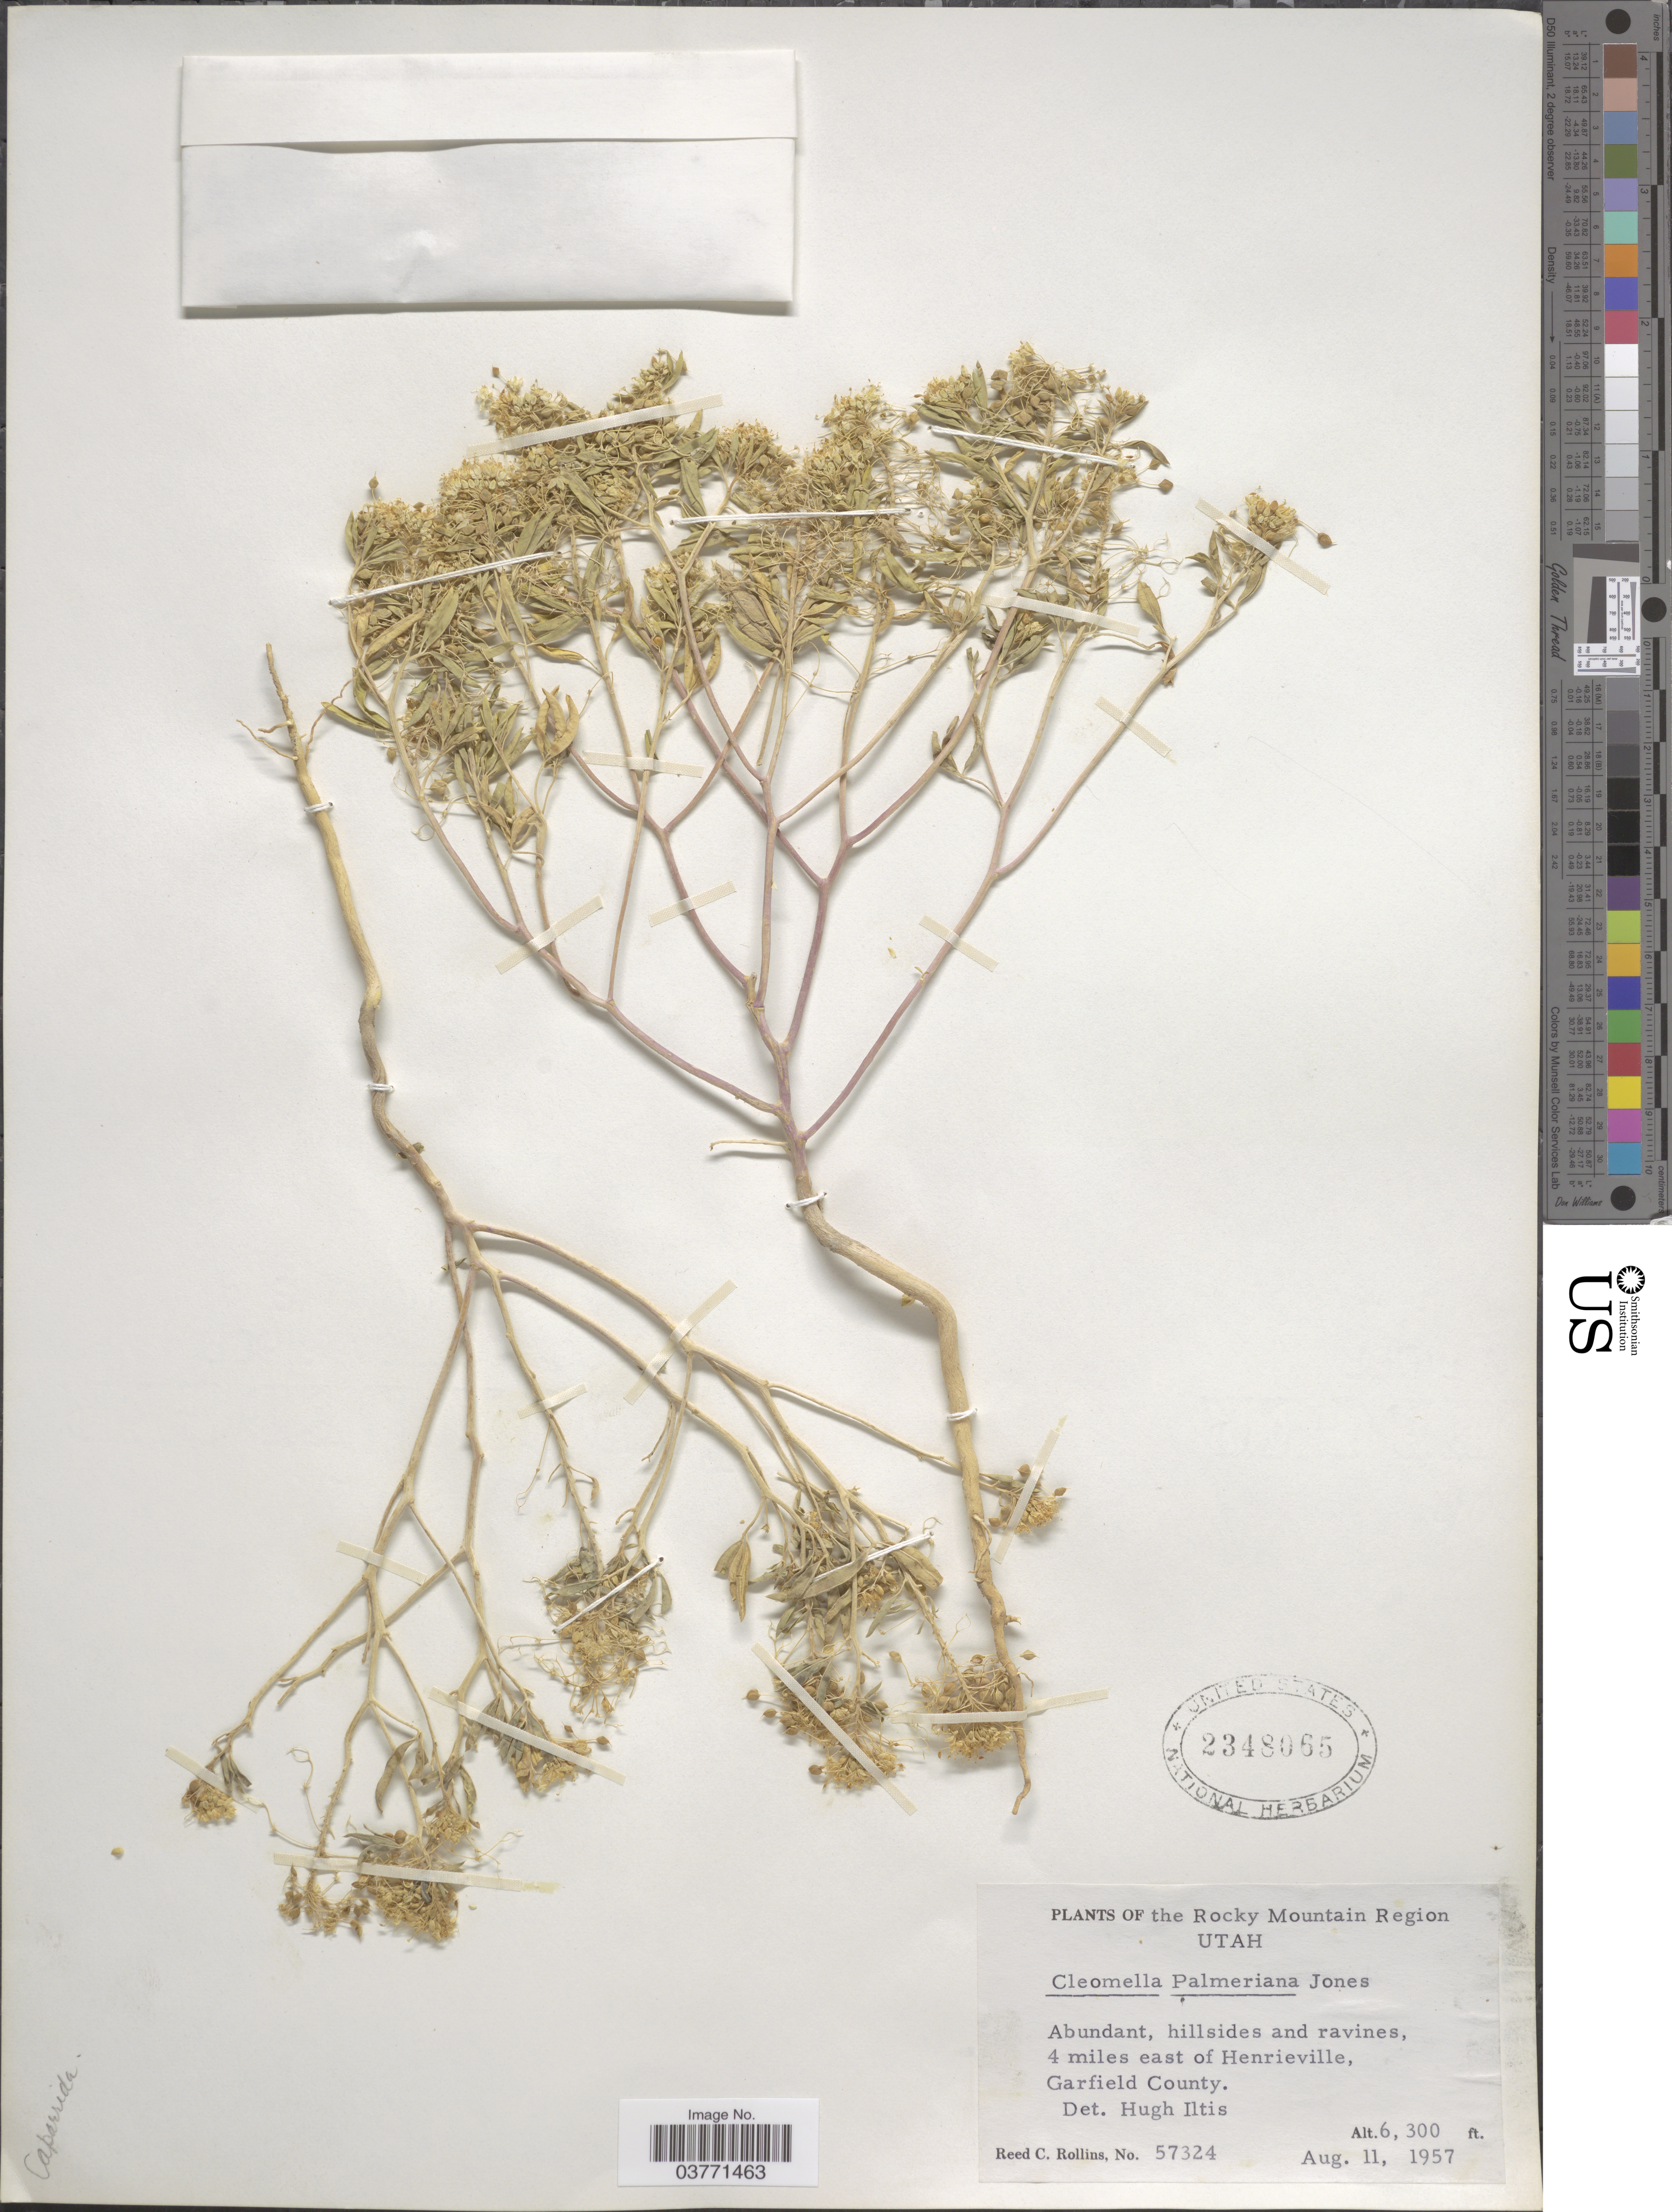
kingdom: Plantae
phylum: Tracheophyta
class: Magnoliopsida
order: Brassicales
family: Cleomaceae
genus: Cleomella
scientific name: Cleomella palmerana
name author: M.E. Jones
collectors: R. C. Rollins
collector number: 57324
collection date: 1957-08-11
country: United States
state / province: Utah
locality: The Rocky Mountain Region. Abundant, hillsides and ravines, 4 miles east of Henrieville, Garfield County.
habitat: hillsides and ravines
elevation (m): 1920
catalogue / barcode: US 2348065